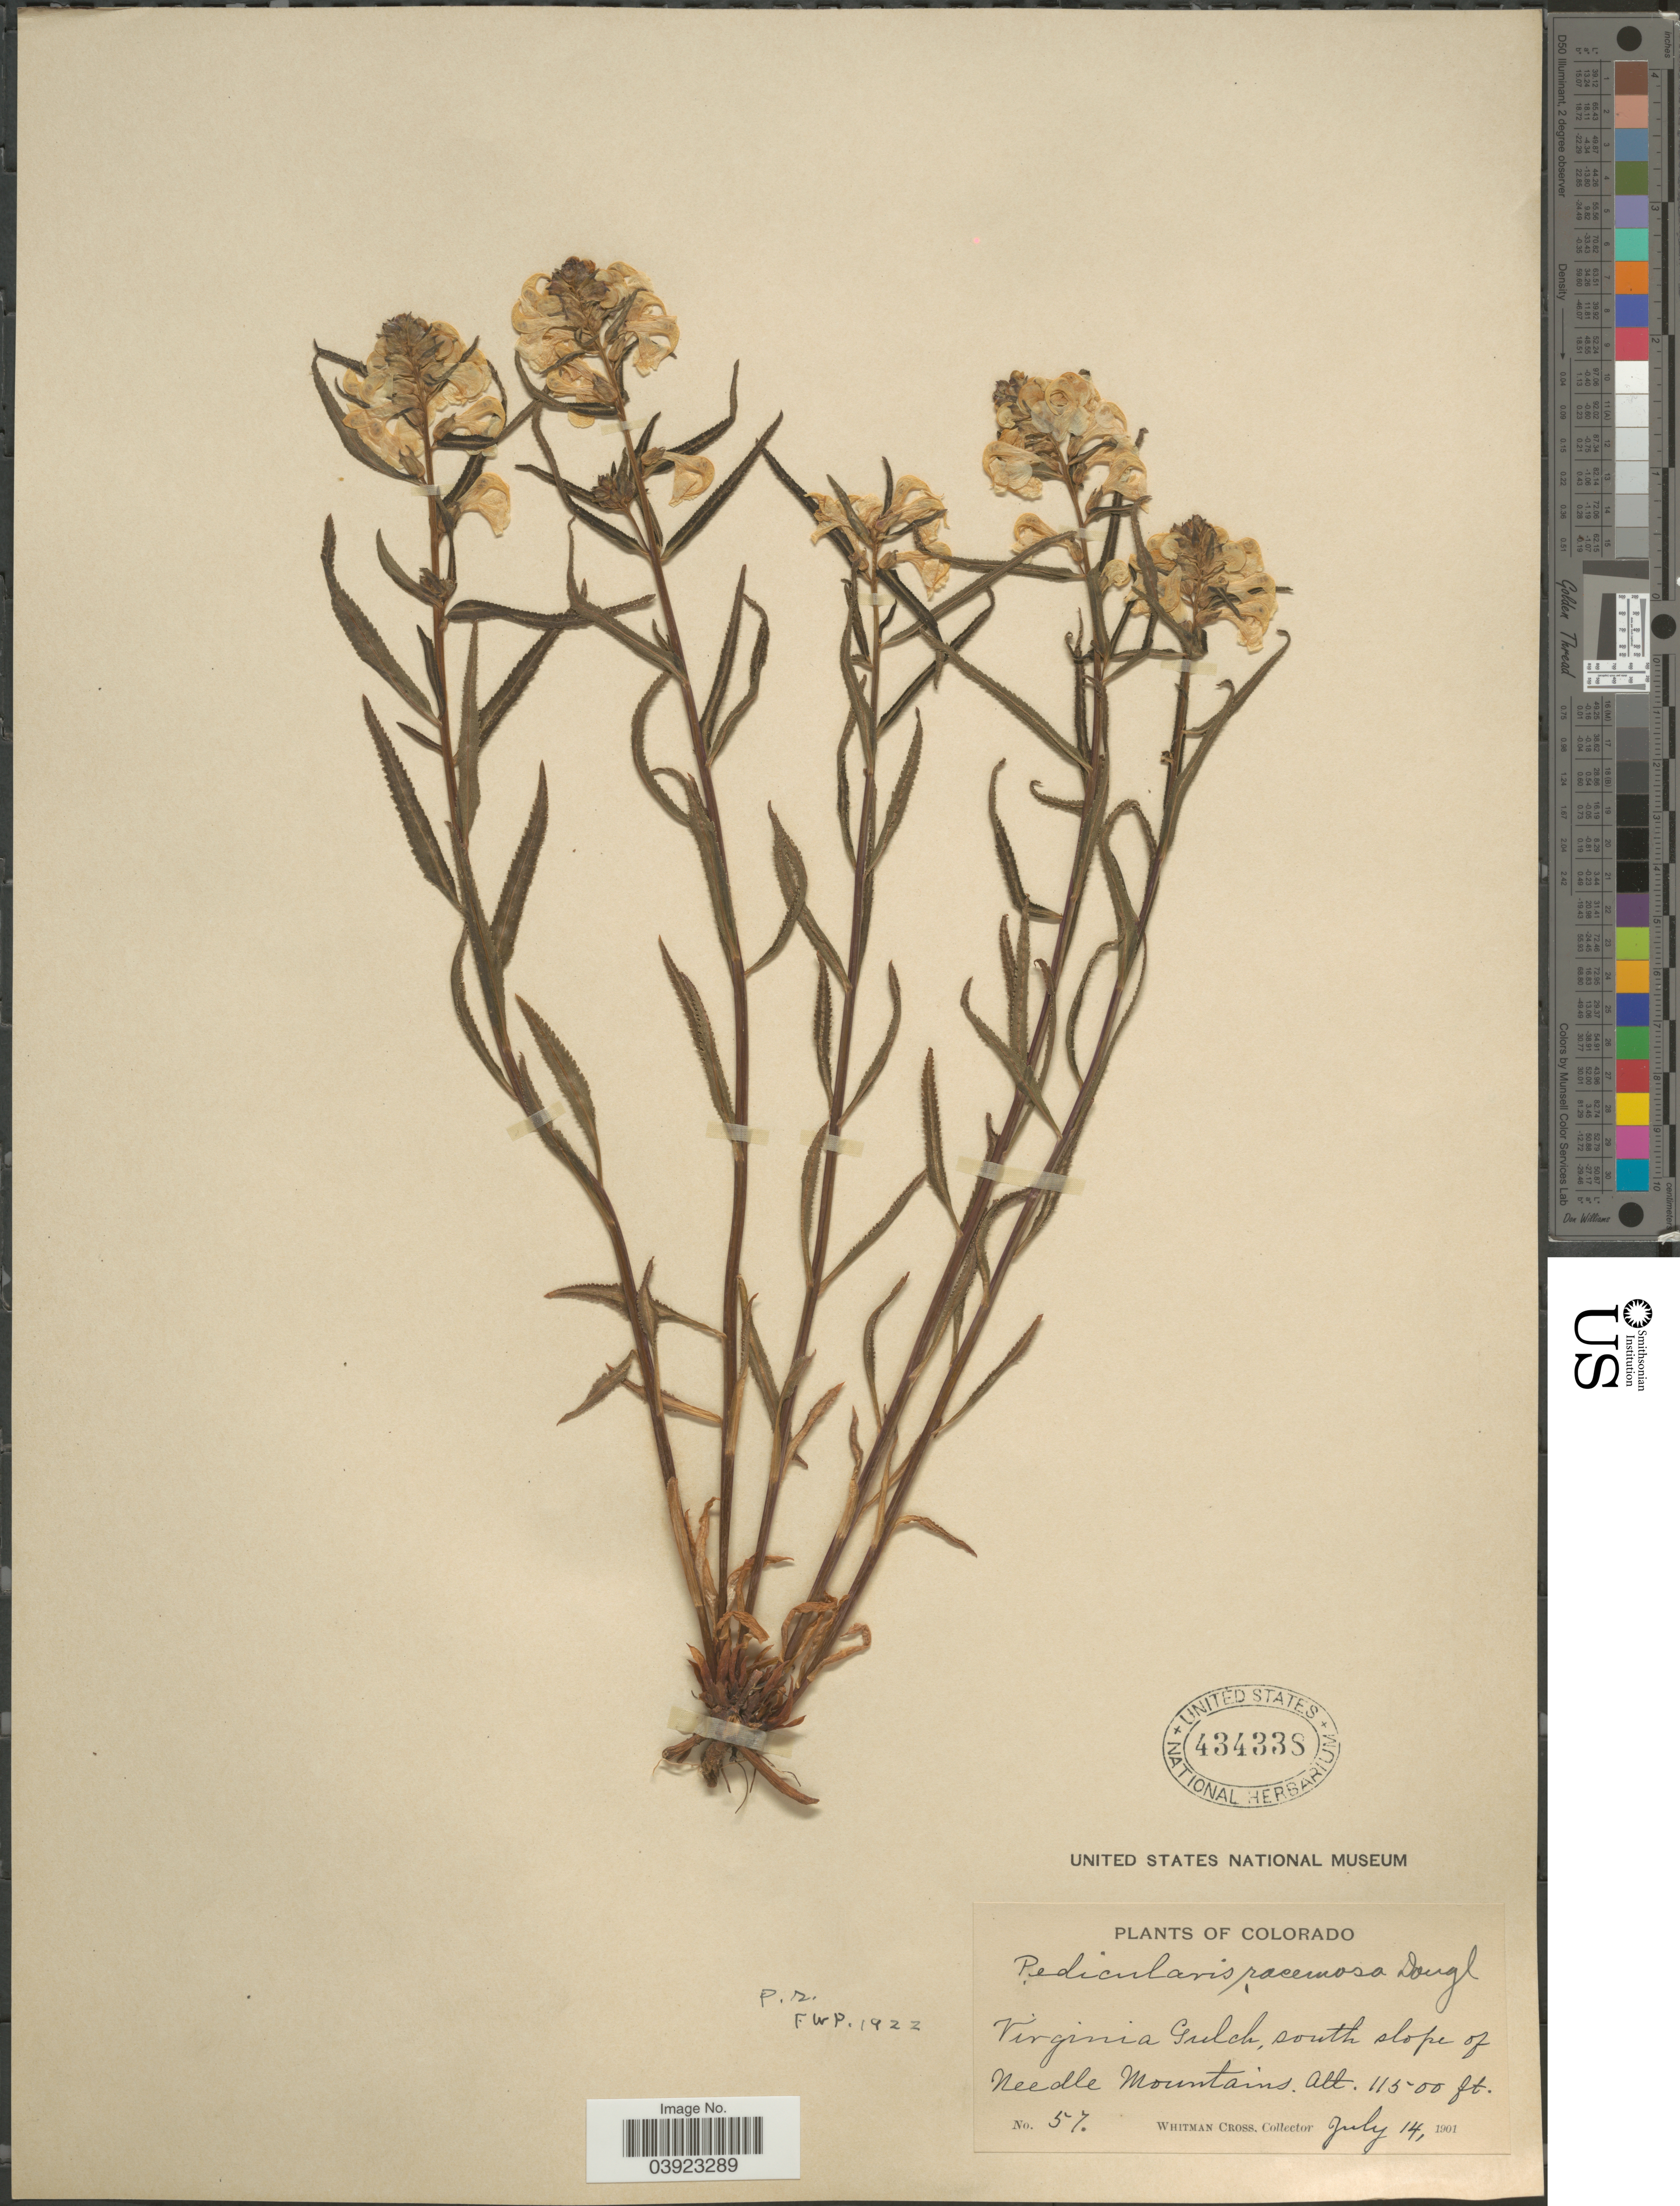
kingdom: Plantae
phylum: Tracheophyta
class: Magnoliopsida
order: Lamiales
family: Orobanchaceae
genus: Pedicularis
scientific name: Pedicularis racemosa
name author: Douglas ex Benth.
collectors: W. Cross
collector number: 57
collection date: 1901-07-14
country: United States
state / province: Colorado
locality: Virginia Gulch, south slope of Needle Mountains.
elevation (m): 3505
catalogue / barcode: US 434338